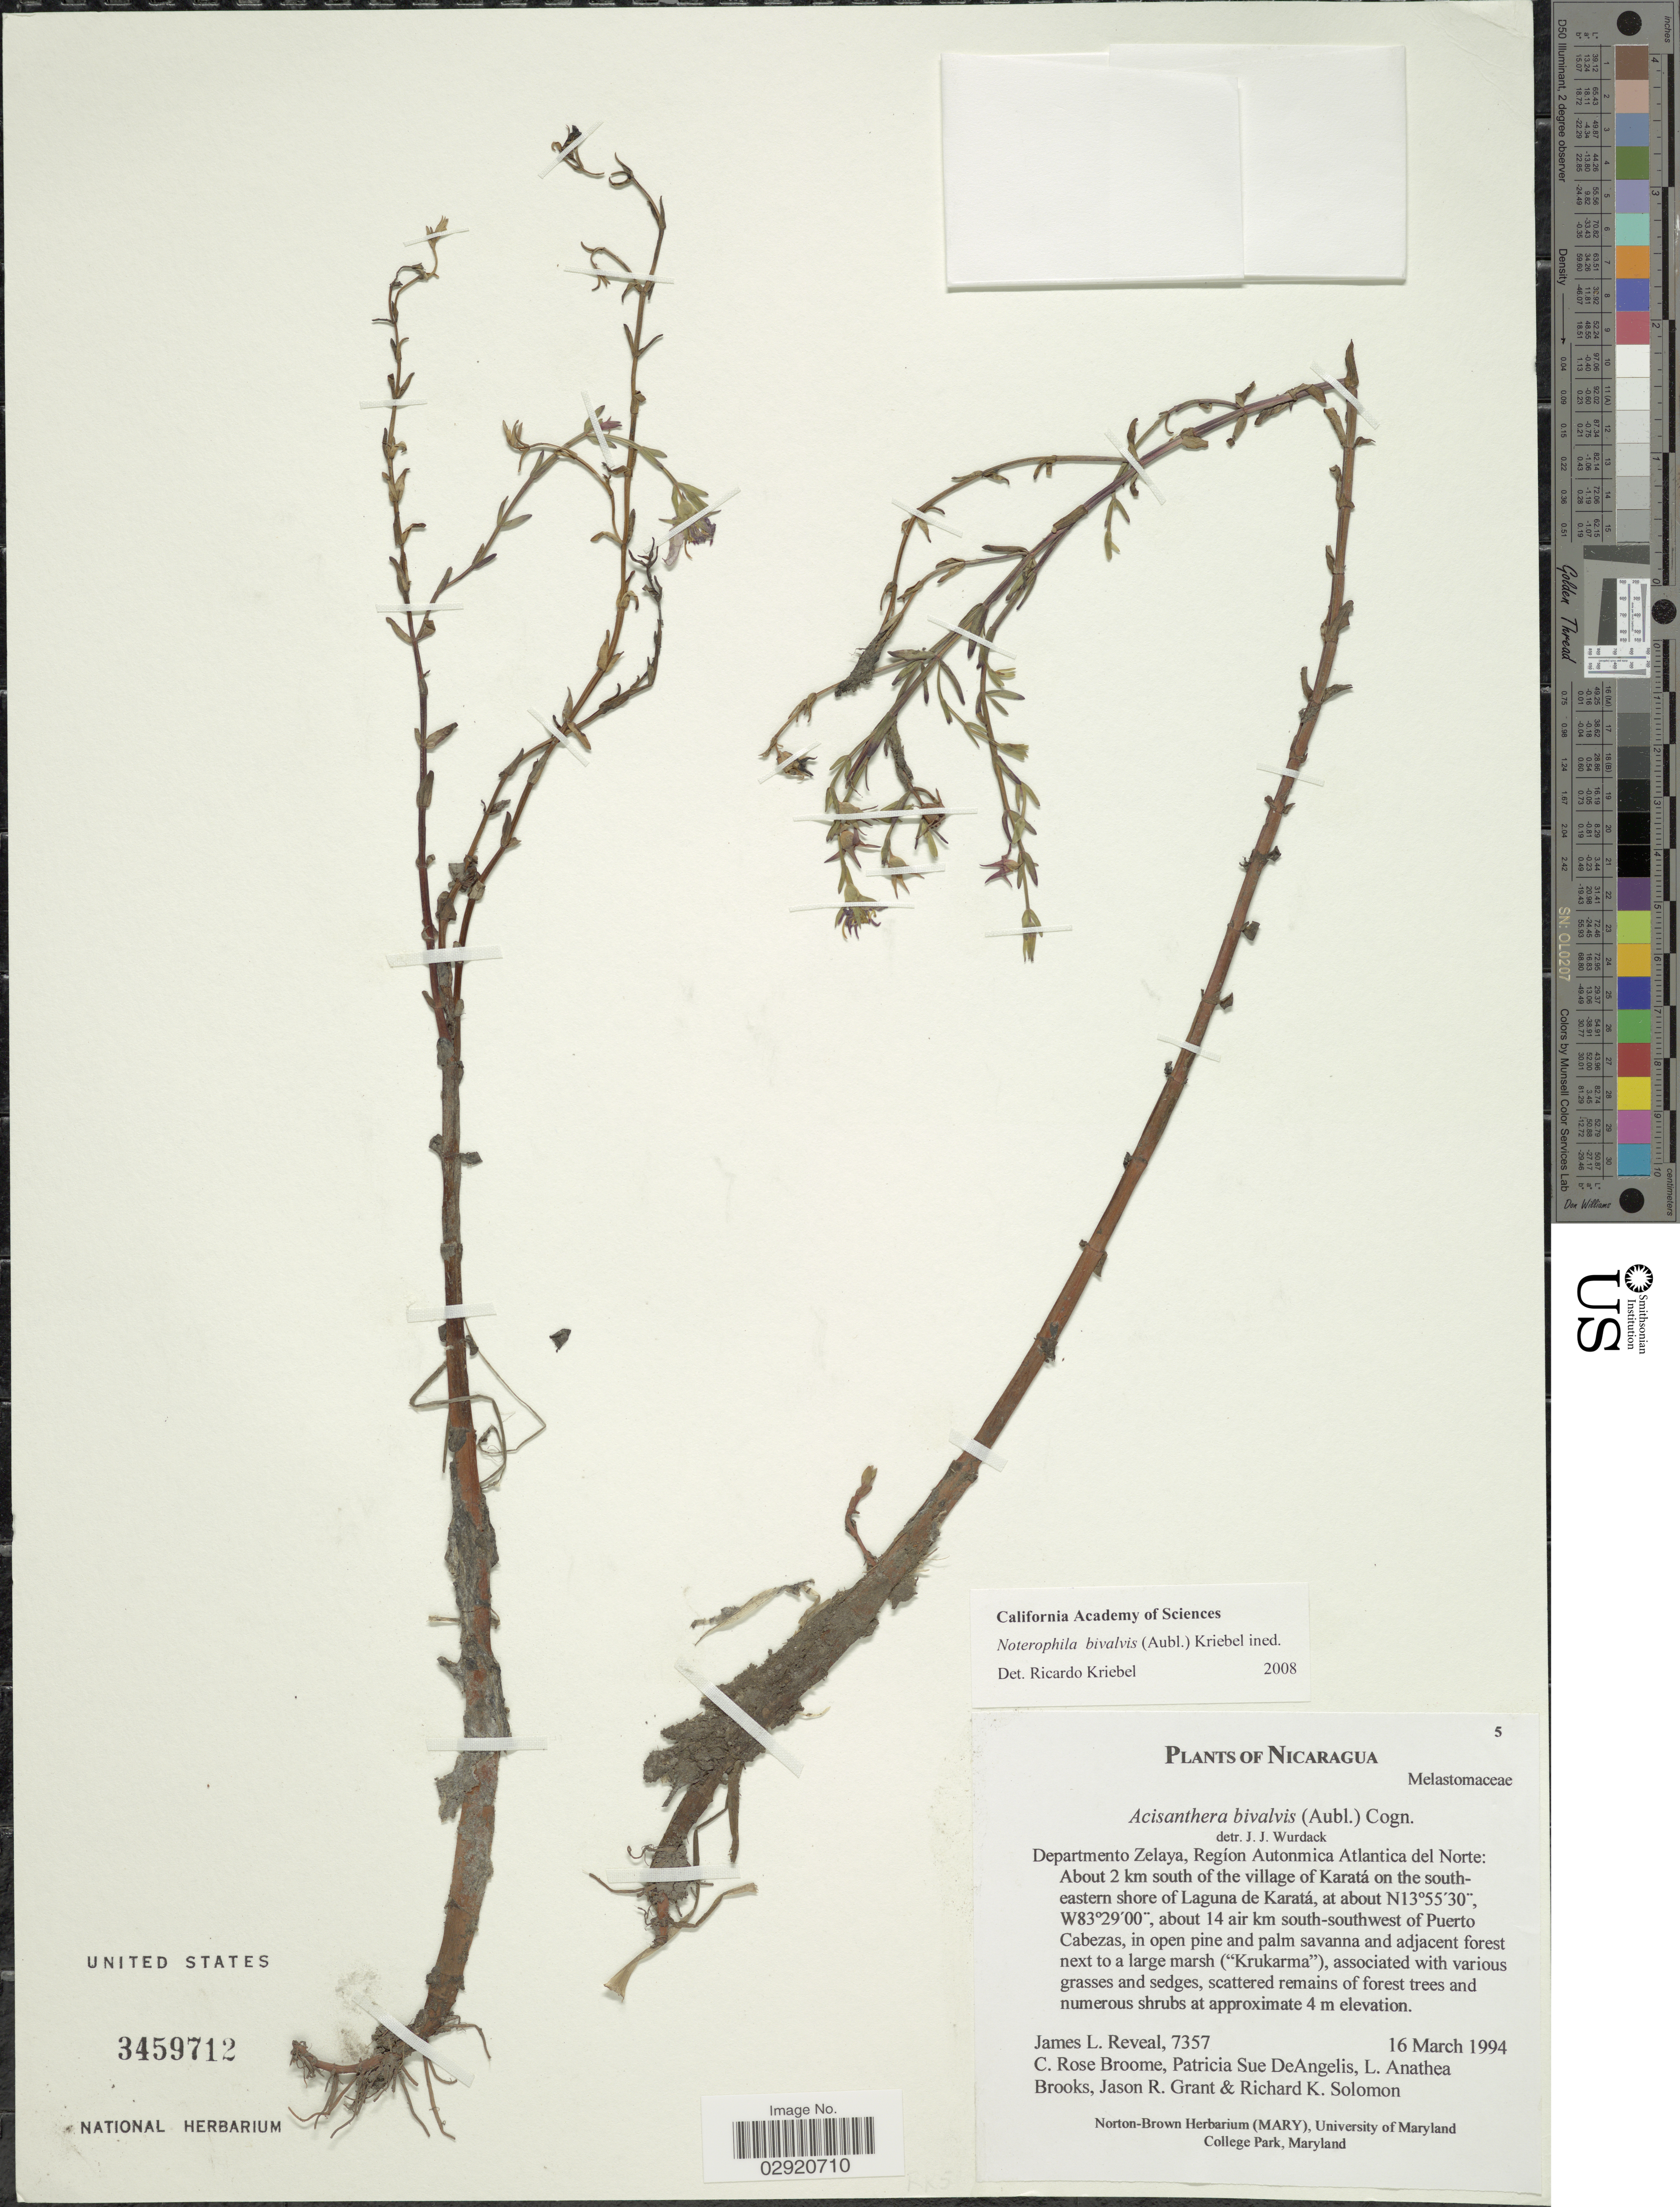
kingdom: Plantae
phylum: Tracheophyta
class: Magnoliopsida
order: Myrtales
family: Melastomataceae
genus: Noterophila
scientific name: Noterophila bivalvis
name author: (Aubl.) Kriebel & M.J. Rocha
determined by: Nunes da Silva, Diego, (RB), Jardim Botanico do Rio de Janeiro - Herbario (BRAZIL)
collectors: J. L. Reveal, C. R. Broome, P. DeAngelis, L. Brooks & et al.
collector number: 7357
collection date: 1994-03-16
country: Nicaragua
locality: Departmento Zelaya, Regíon Autonmica Atlantica del Norte: About 2 km south of the village of Karatá on the southeastern shore of Laguna de Karatá, about 14 air km south-southwest of Puerto Cabezas.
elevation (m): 4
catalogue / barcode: US 3459712